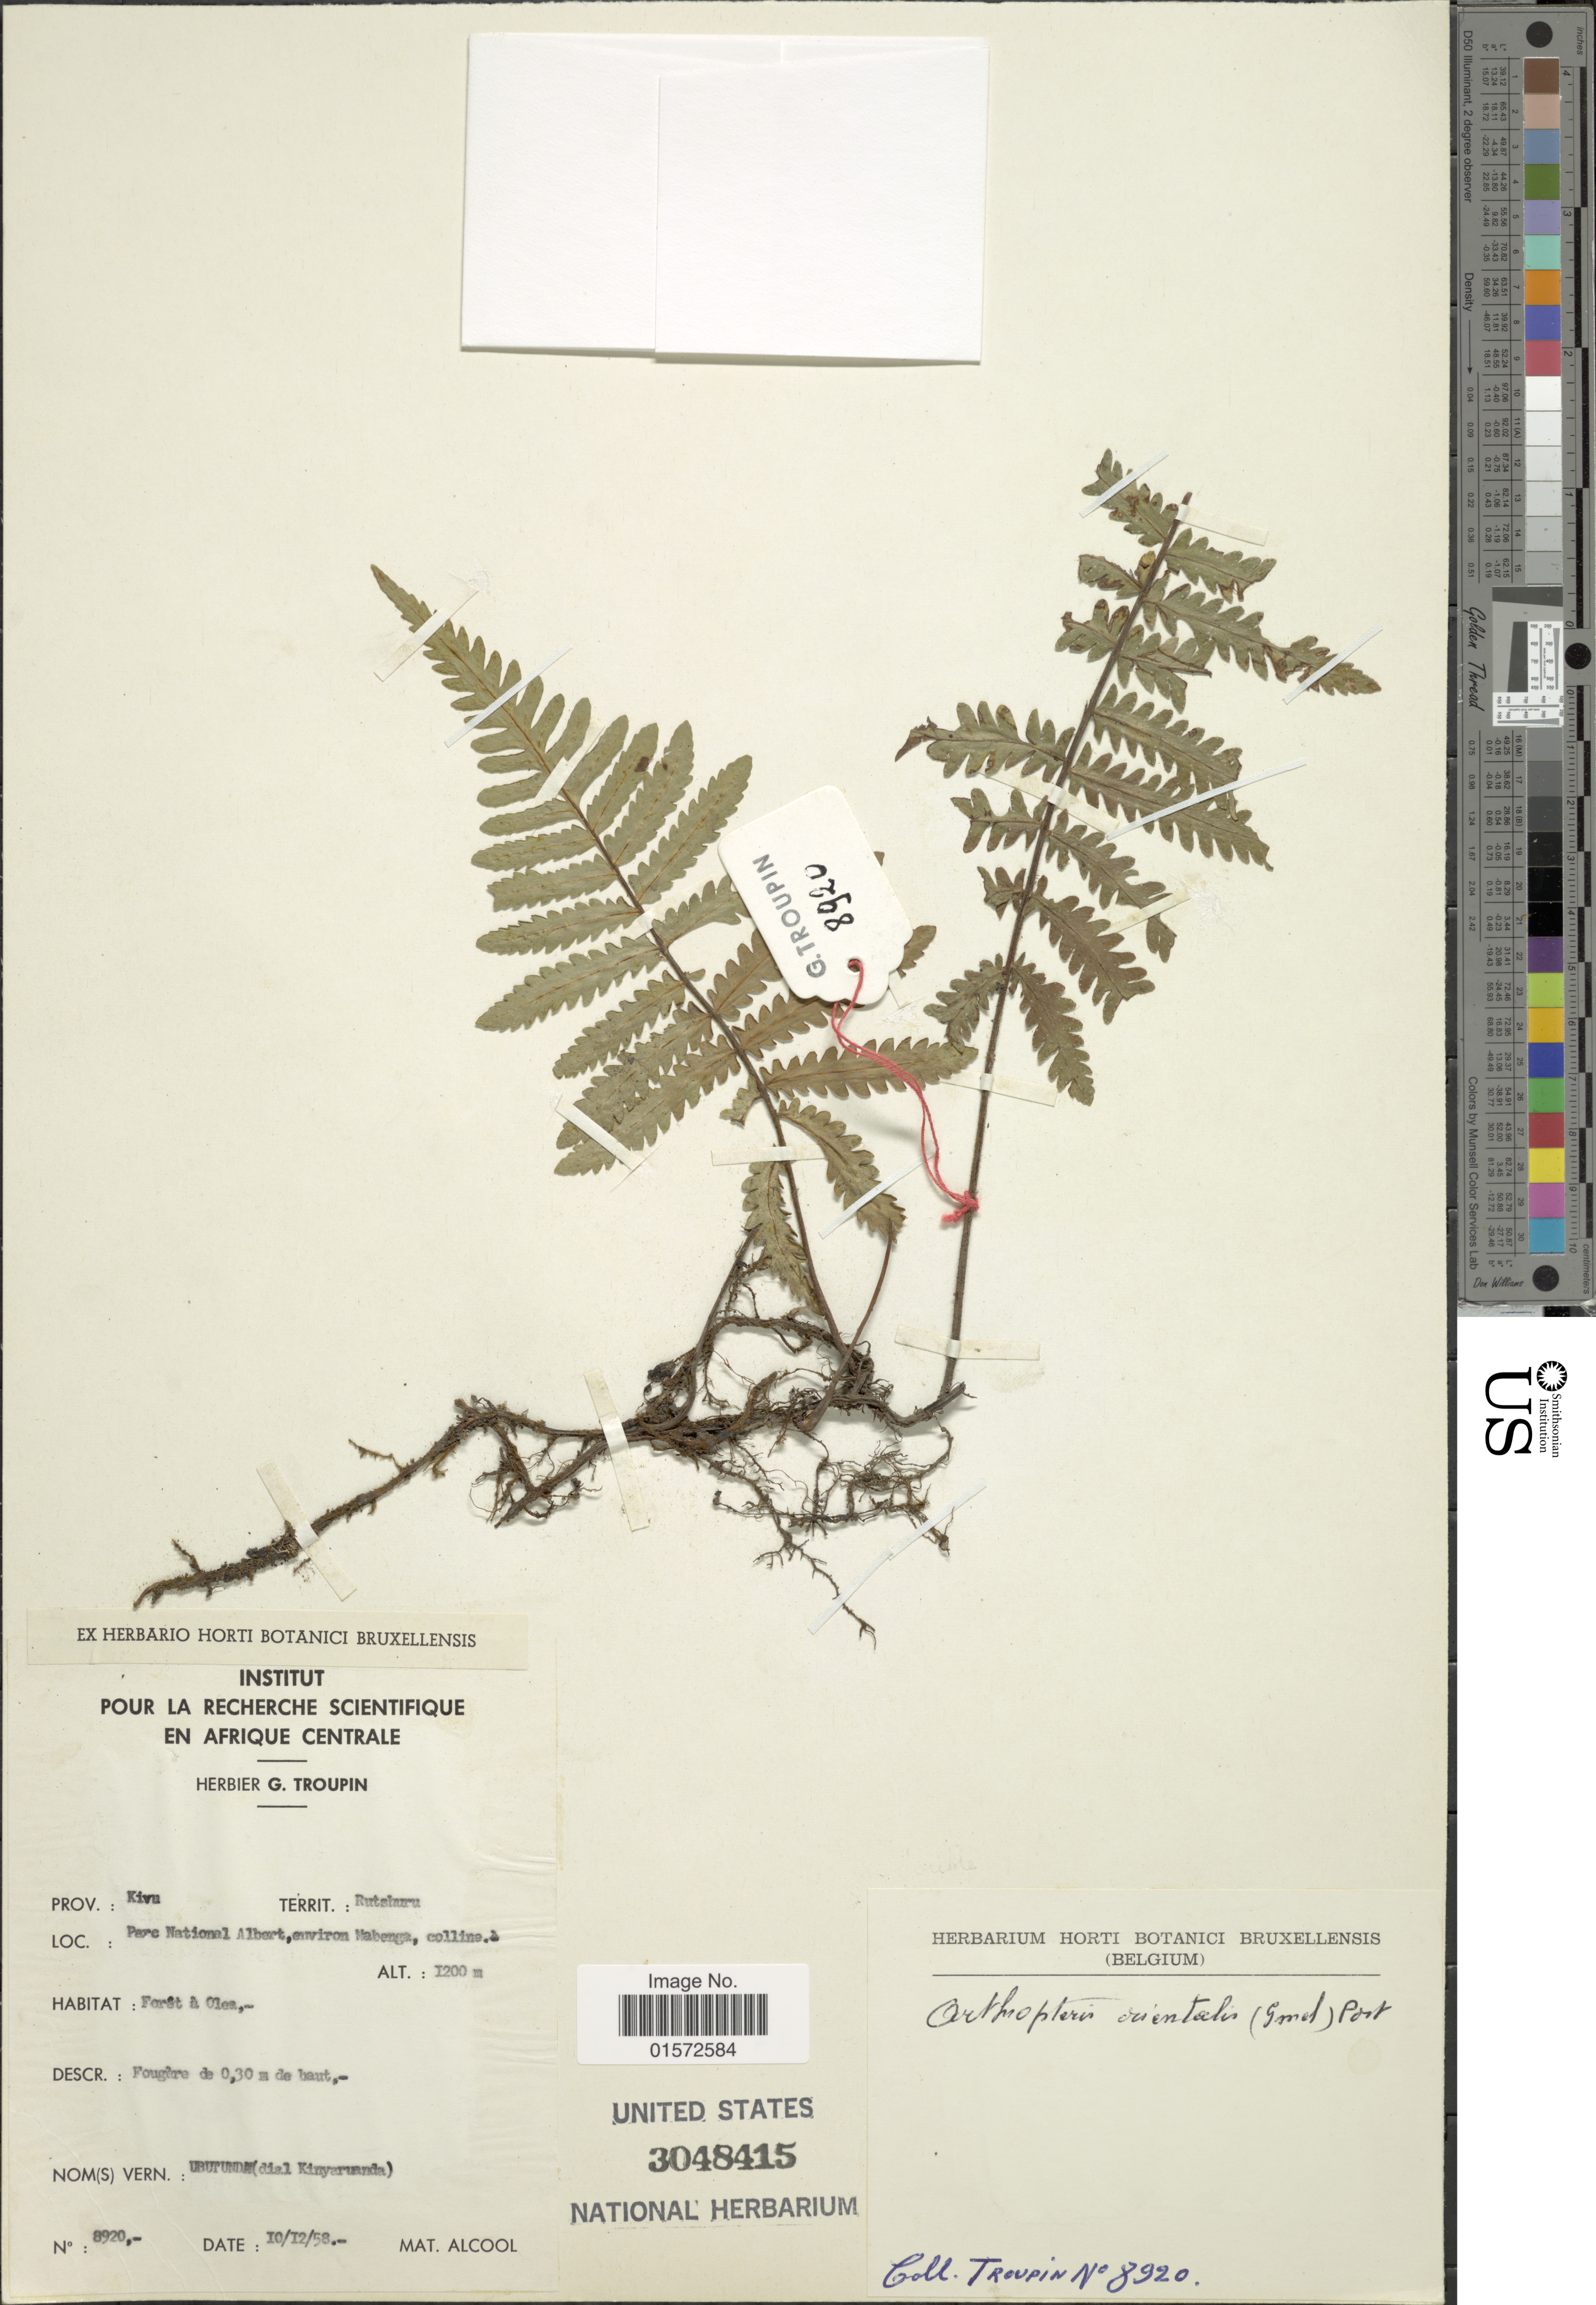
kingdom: Plantae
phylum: Tracheophyta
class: Polypodiopsida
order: Polypodiales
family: Tectariaceae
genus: Arthropteris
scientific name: Arthropteris orientalis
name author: (J.F. Gmel.) Posth.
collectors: G. Troupin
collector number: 8920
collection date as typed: Transcribed d/m/y: 10/12/58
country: Congo, Democratic Republic of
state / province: Nord-Kivu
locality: Kivu, Rutshuru. Parc Nacional Albert, environ Mabenga, colline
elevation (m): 1200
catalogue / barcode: US 3048415